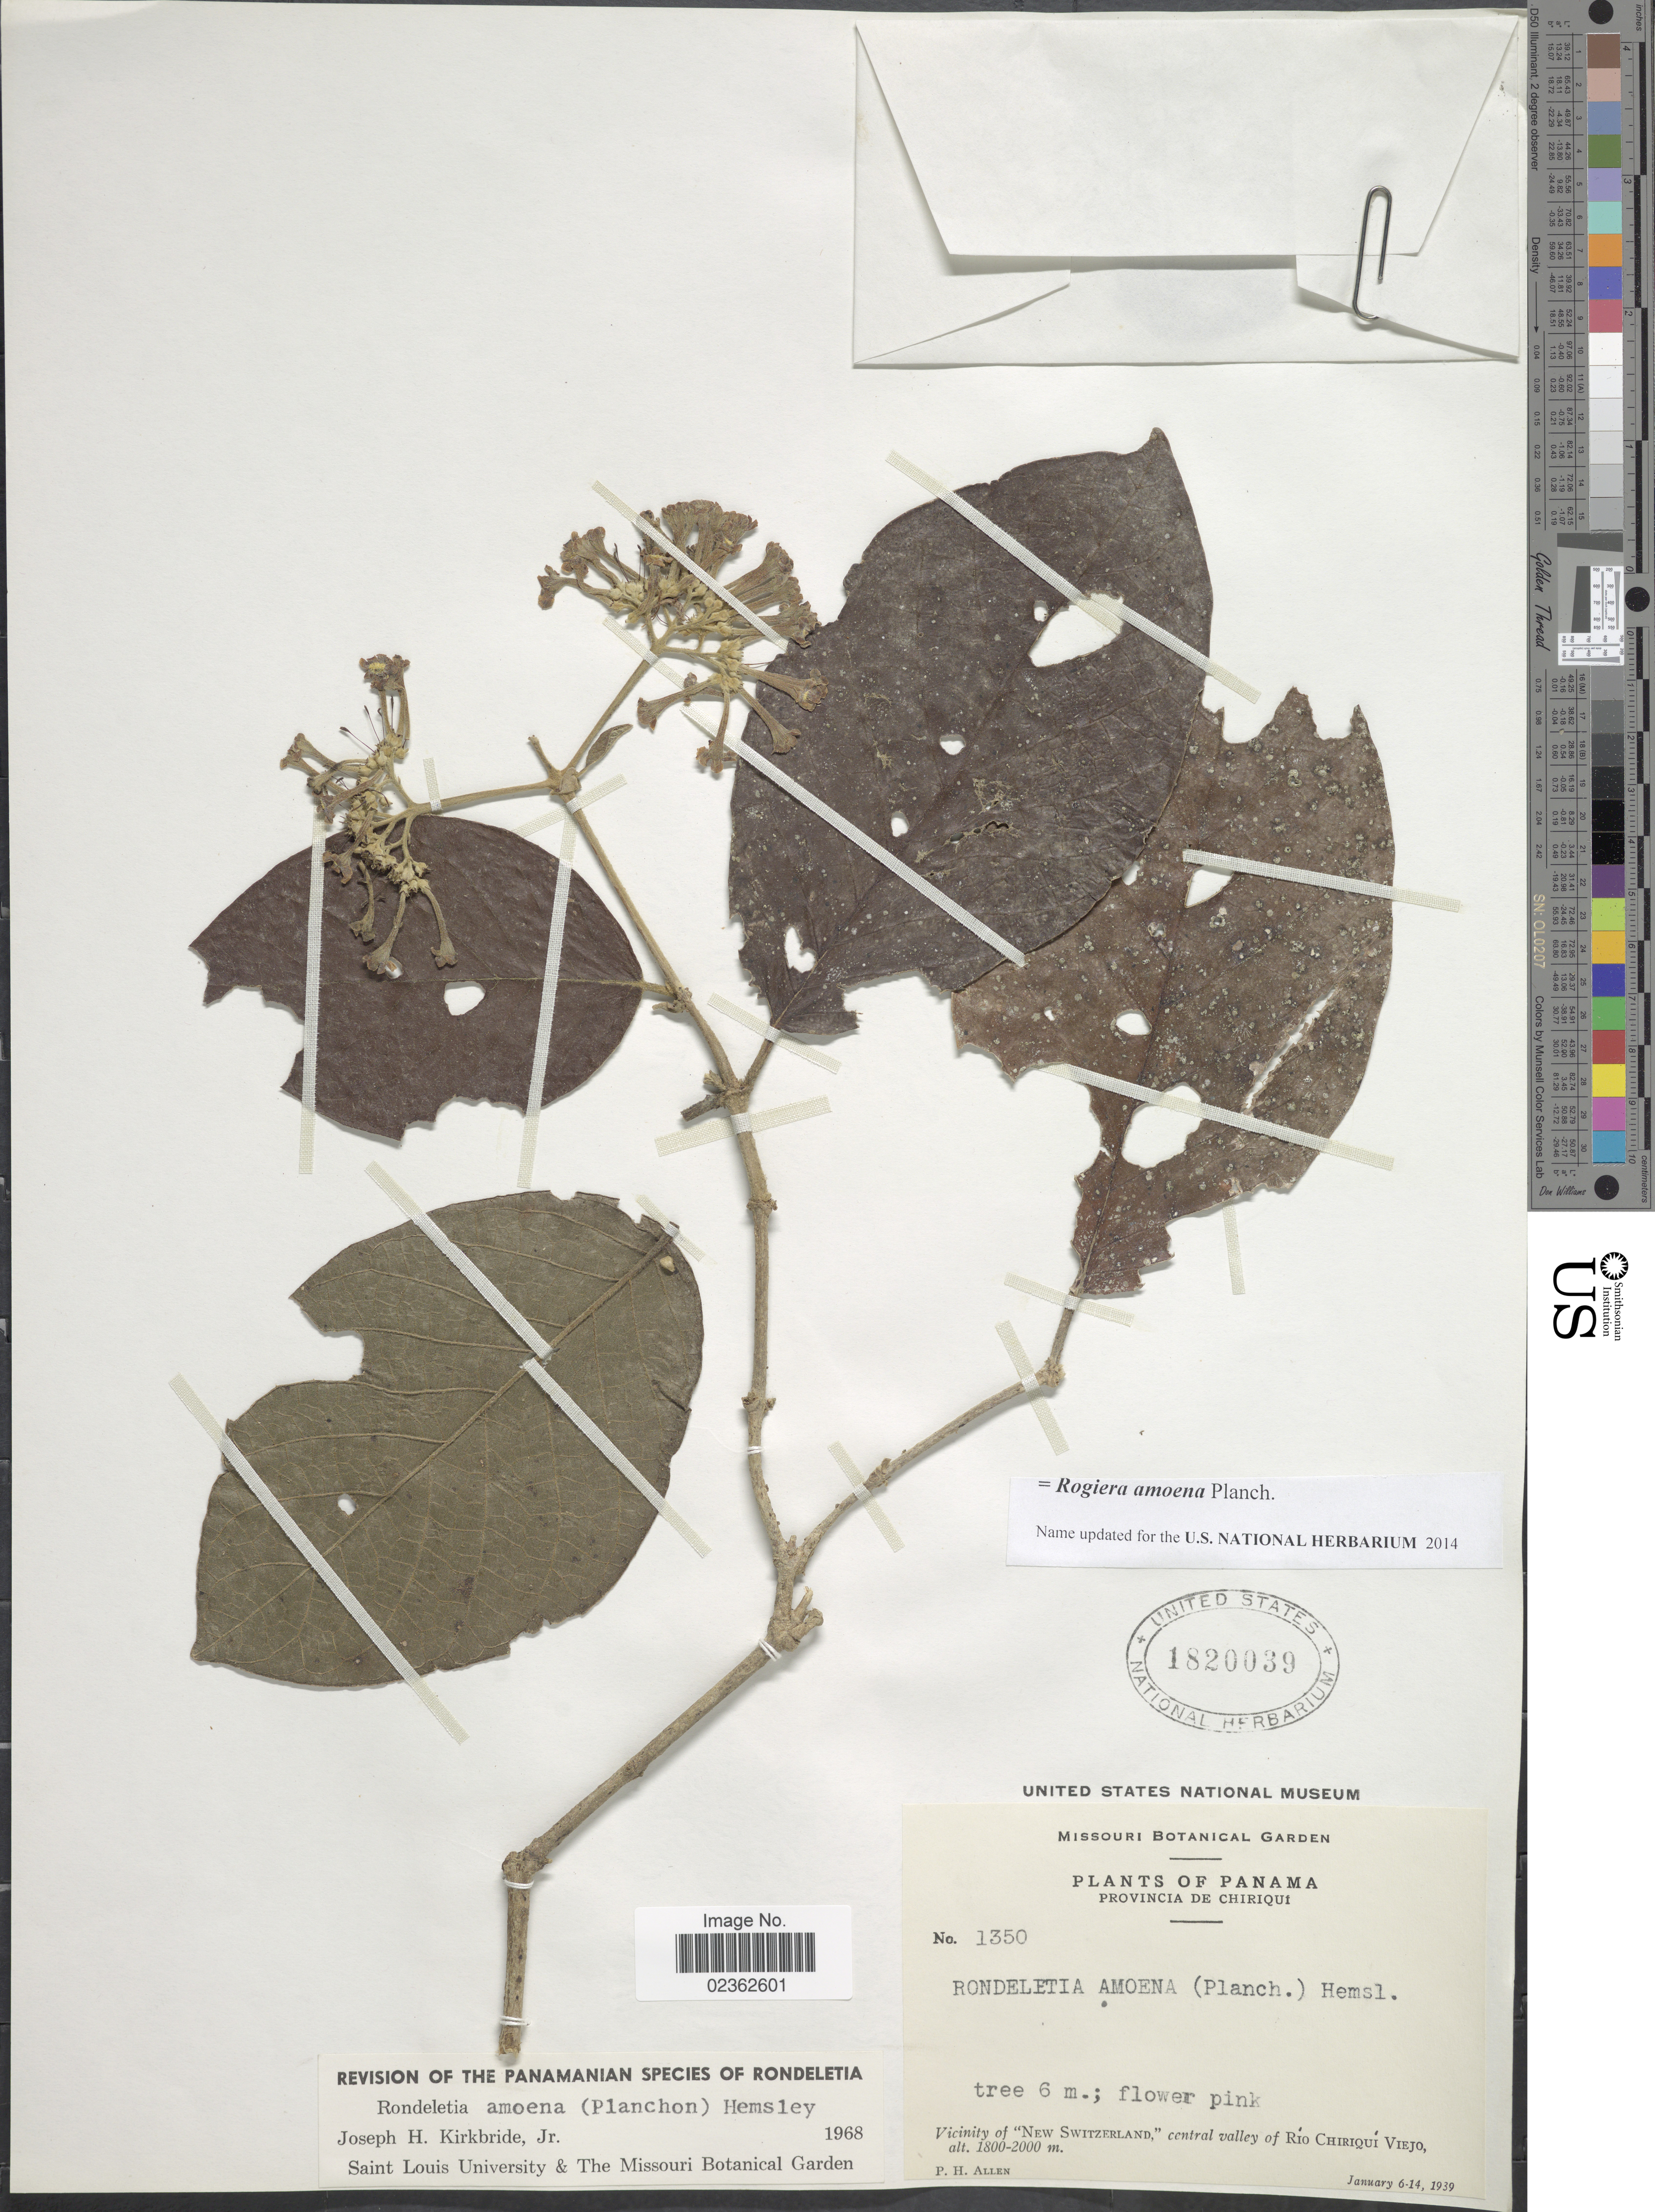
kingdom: Plantae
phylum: Tracheophyta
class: Magnoliopsida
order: Gentianales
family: Rubiaceae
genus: Rogiera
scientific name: Rogiera amoena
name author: Planch.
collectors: P. H. Allen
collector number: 1350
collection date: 1939-01-06/1939-01-14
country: Panama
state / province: Chiriqui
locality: Vicinity of "New Switzerland,"central valley of Rio Chiriqui Viejo.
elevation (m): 1800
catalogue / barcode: US 1820039